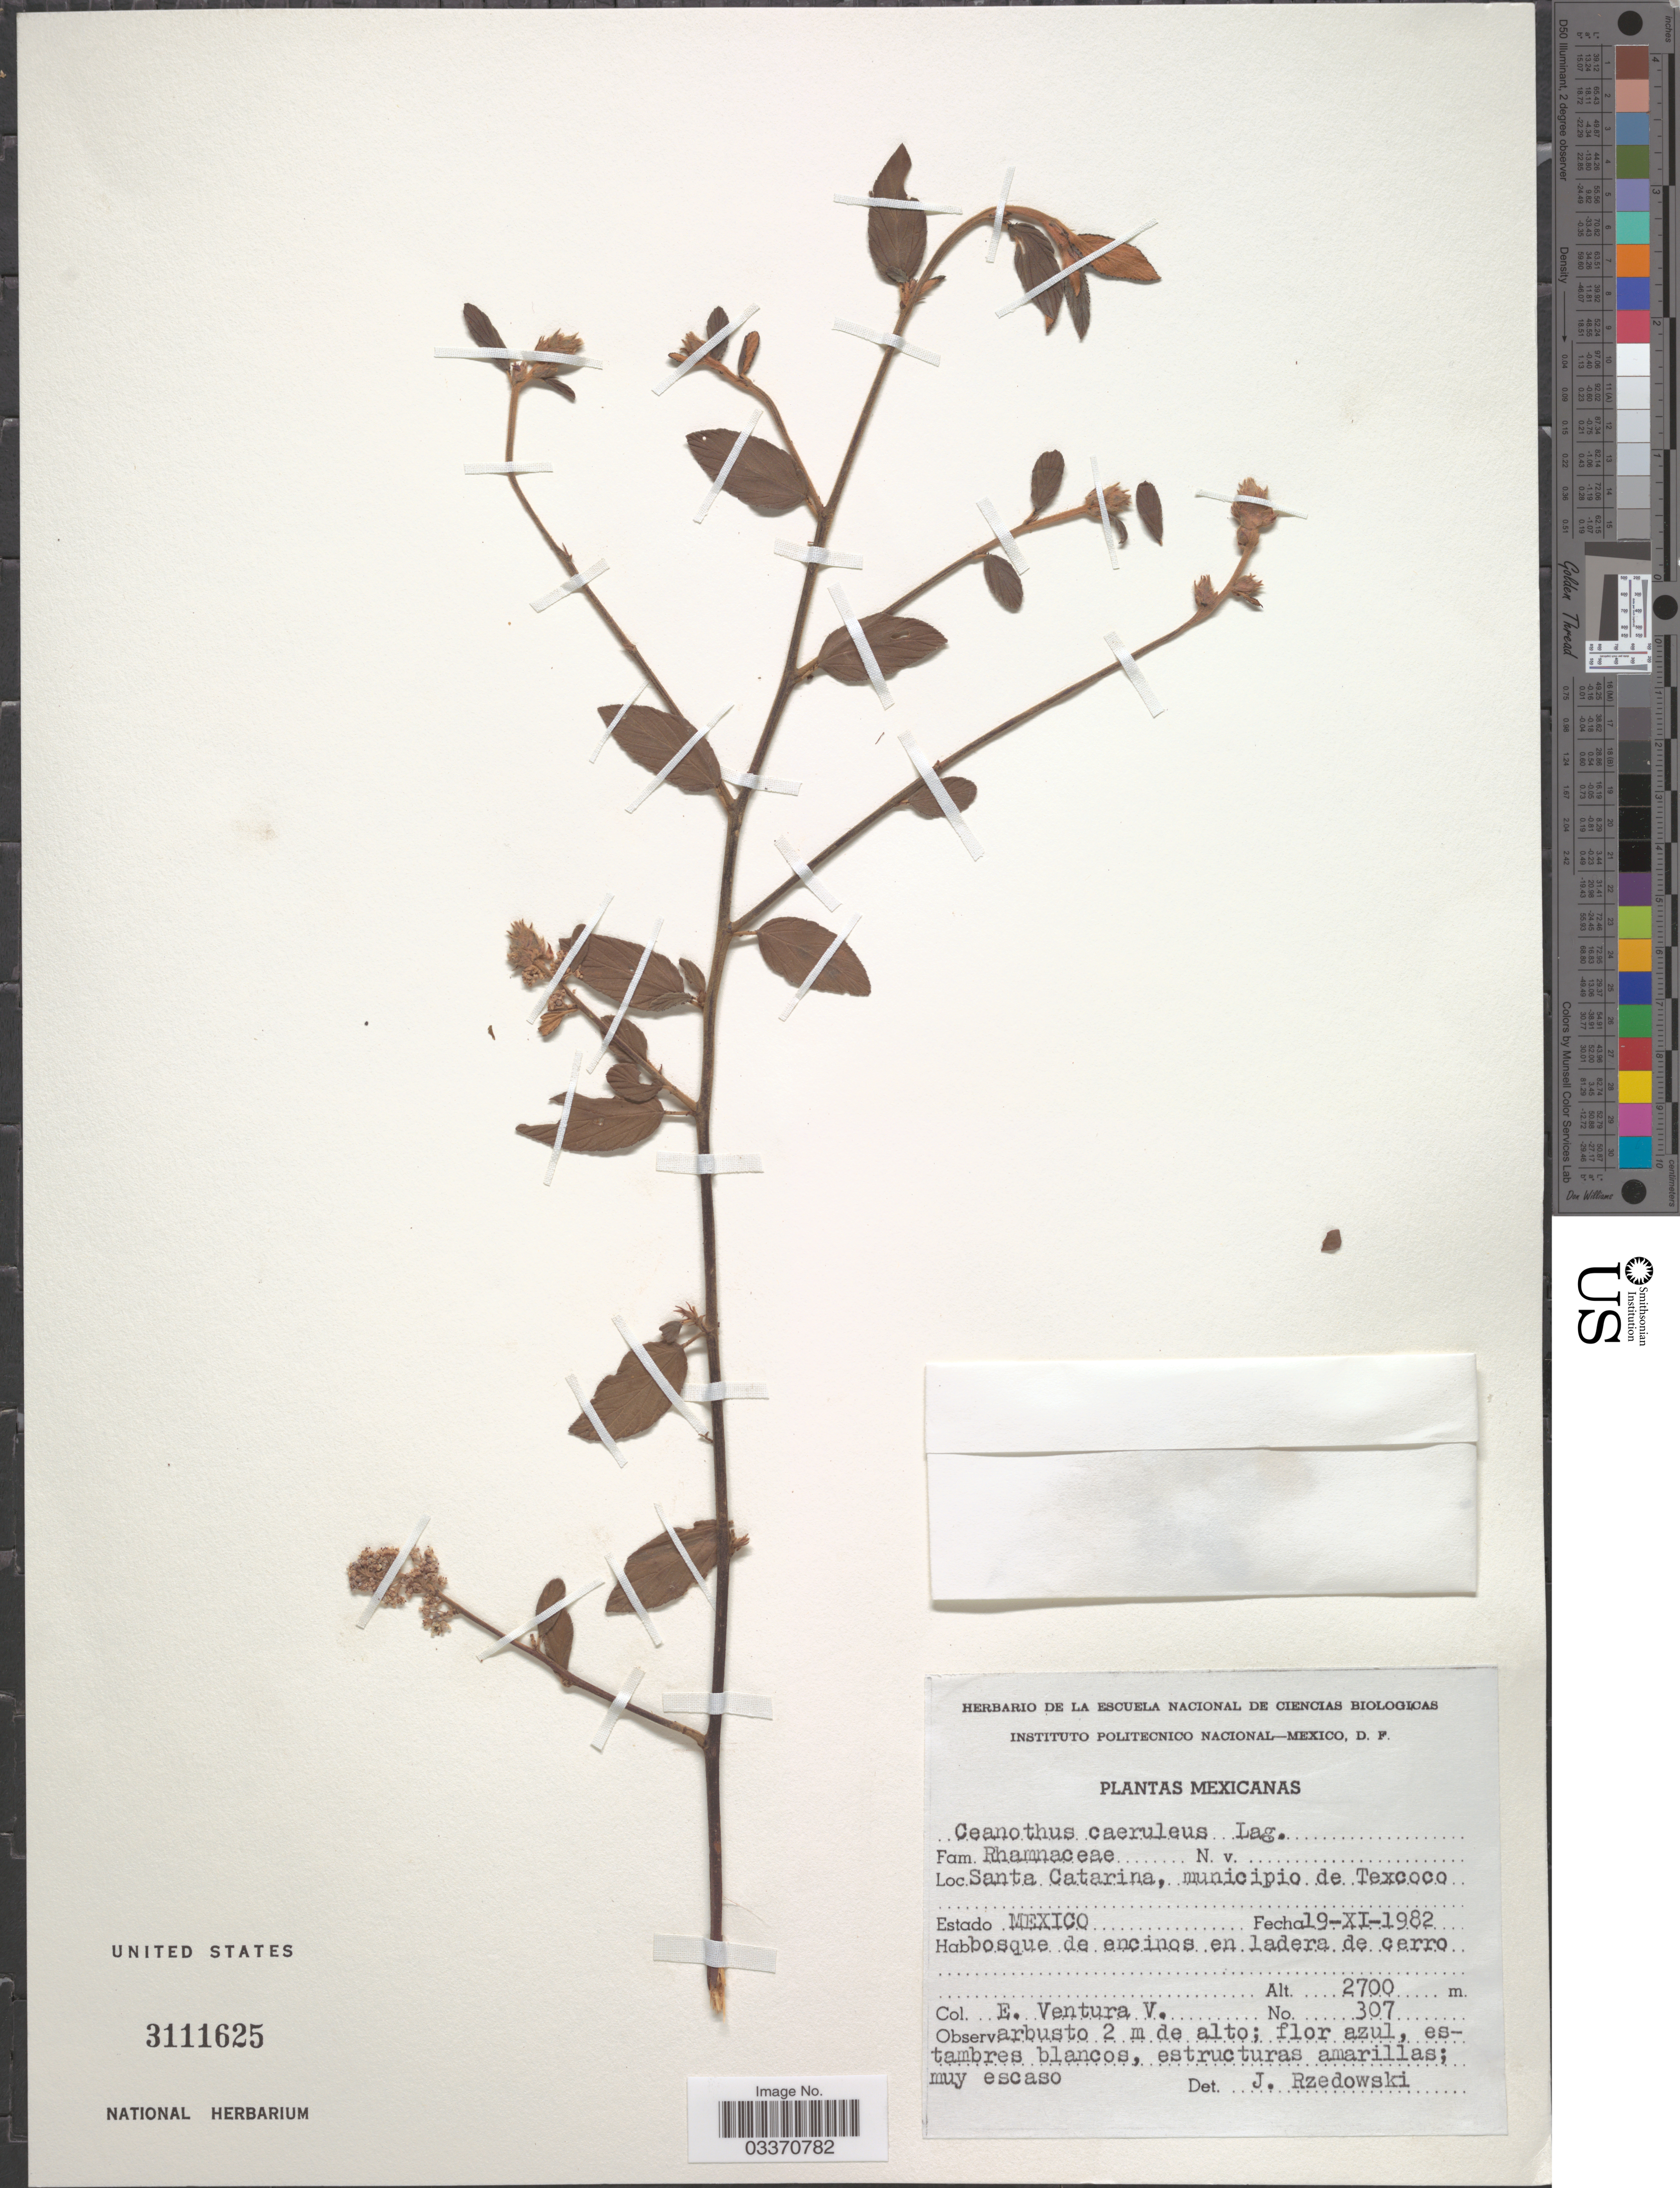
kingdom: Plantae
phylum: Tracheophyta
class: Magnoliopsida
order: Rosales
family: Rhamnaceae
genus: Ceanothus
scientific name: Ceanothus caeruleus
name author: Lag.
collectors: E. Ventura V.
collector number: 307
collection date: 1982-11-19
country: Mexico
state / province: México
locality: Santa Catarina, municipio de Texcoco.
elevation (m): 2700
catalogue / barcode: US 3111625